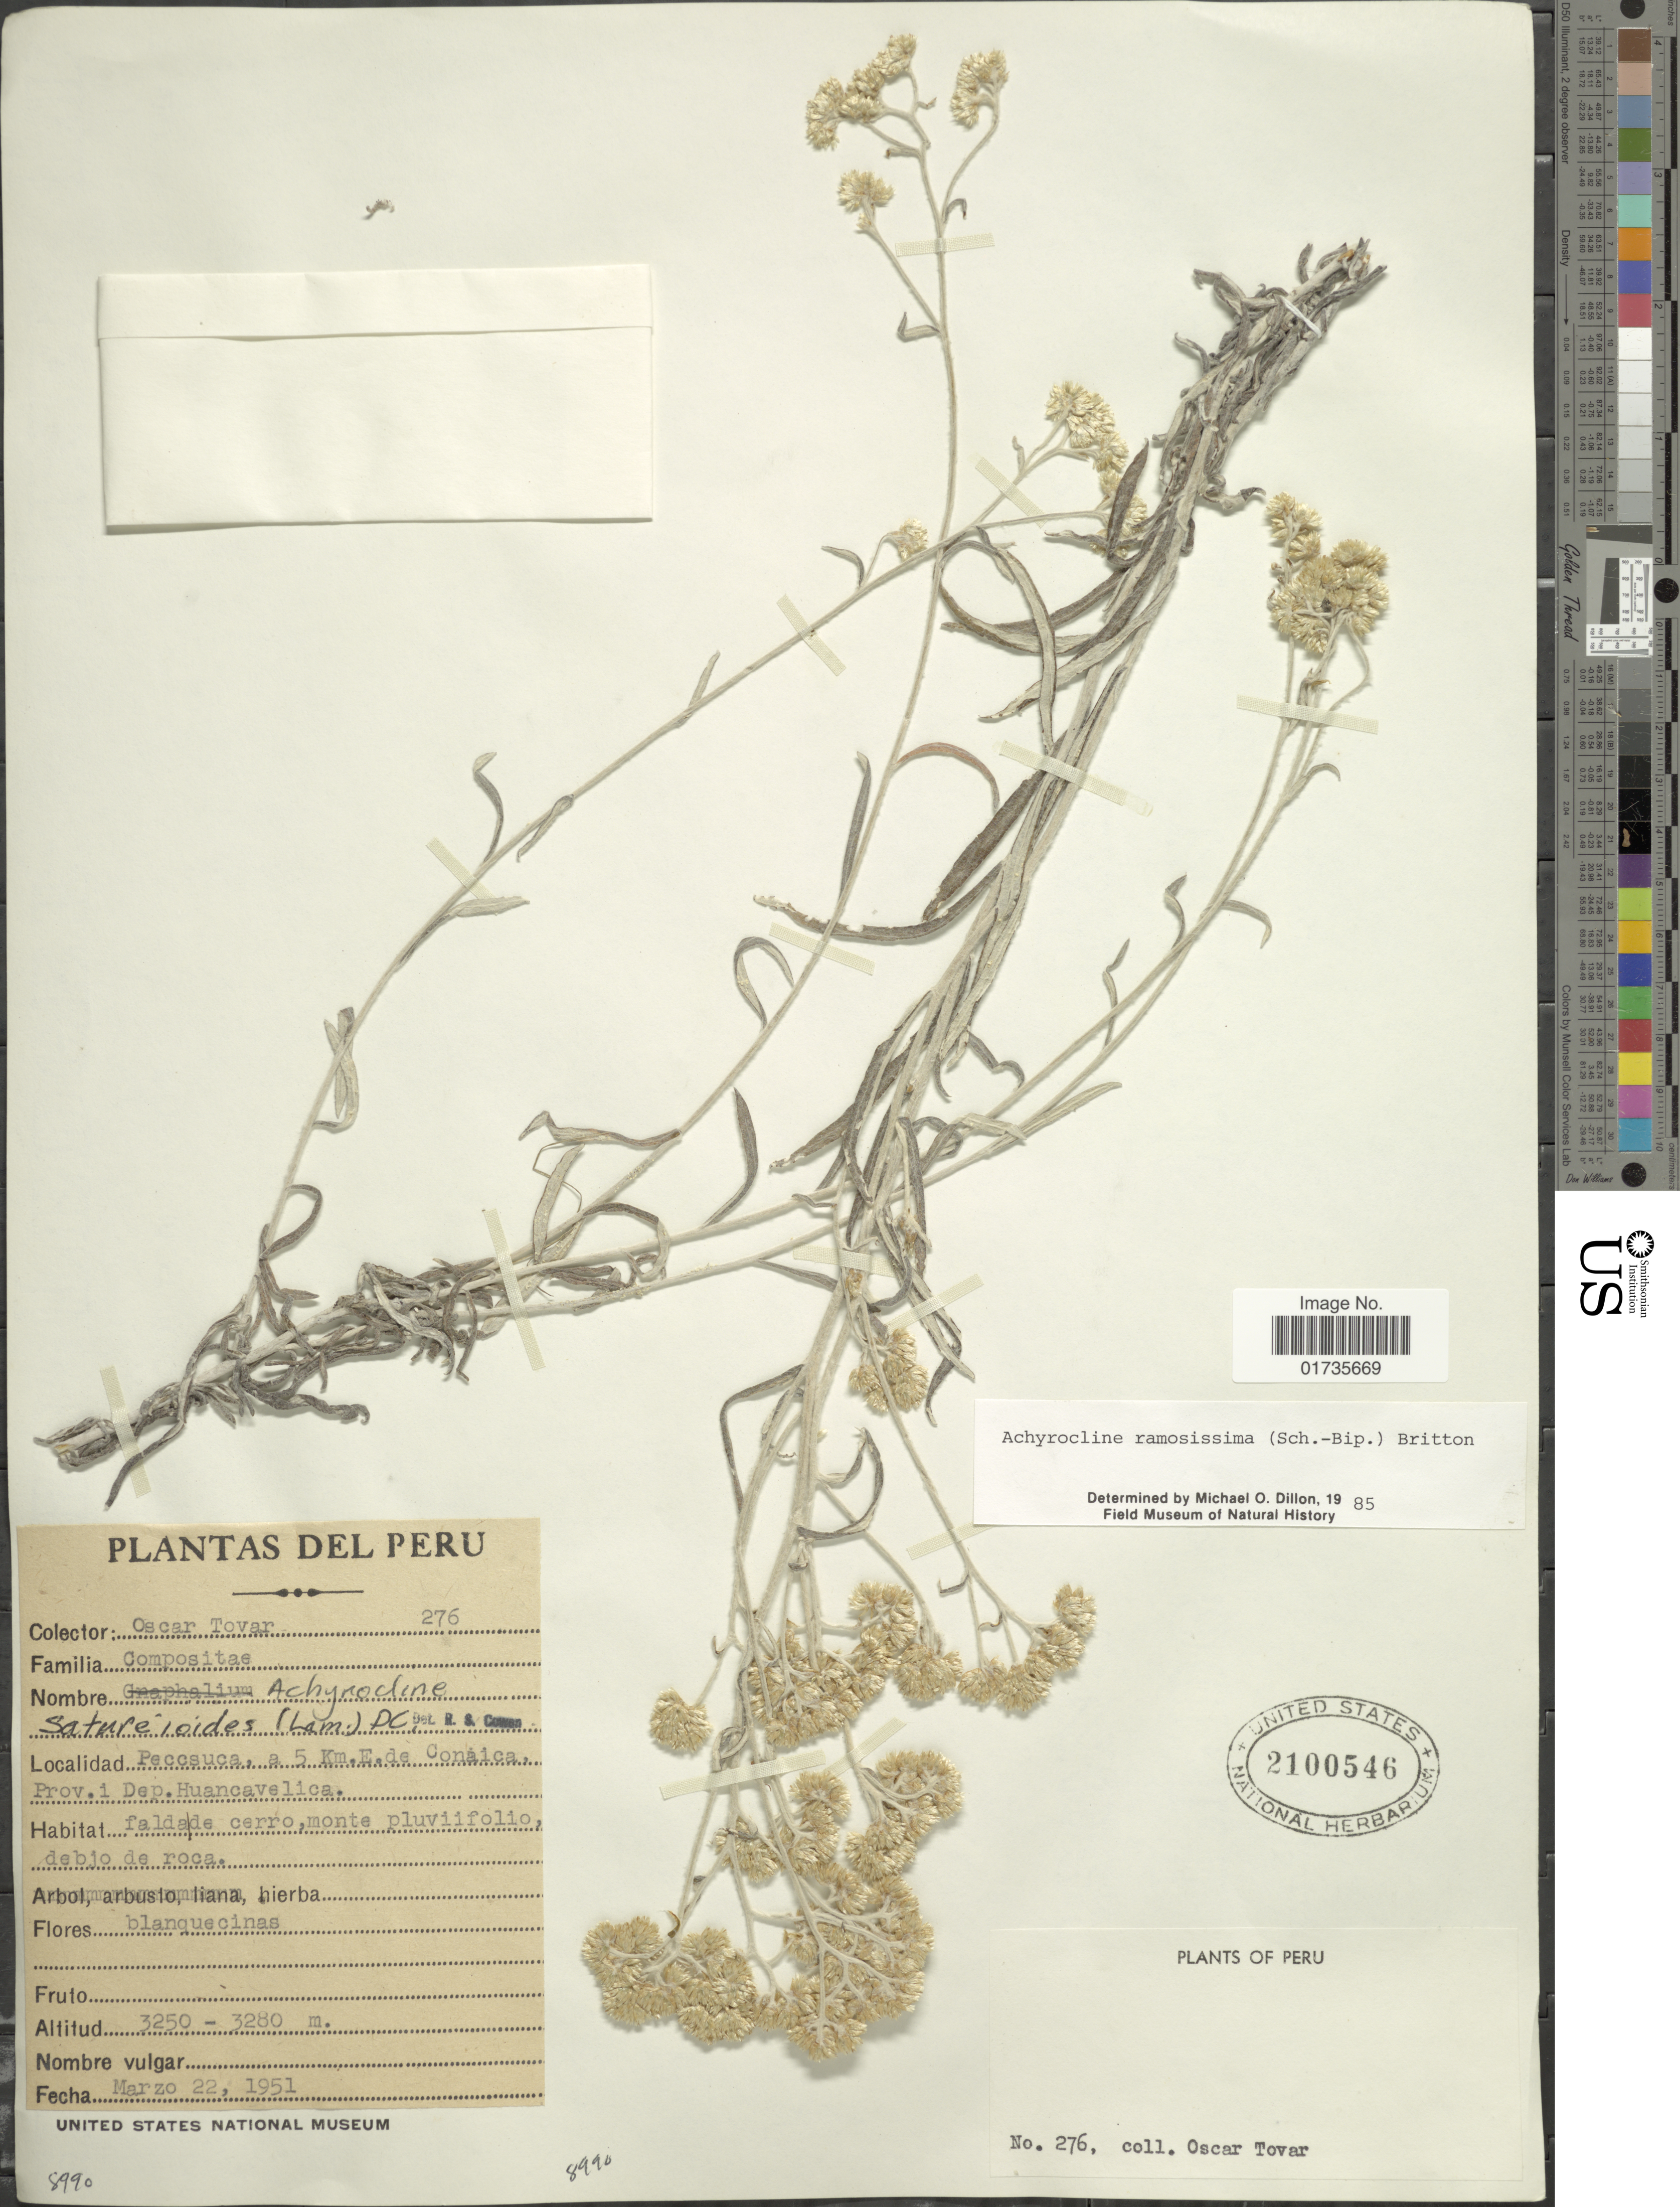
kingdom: Plantae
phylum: Tracheophyta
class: Magnoliopsida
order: Asterales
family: Asteraceae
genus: Achyrocline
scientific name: Achyrocline ramosissima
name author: (Sch. Bip.) Britton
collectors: Ó. Tovar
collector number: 276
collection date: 1951-03-22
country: Peru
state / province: Huancavelica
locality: Peccsuca, a 5 Km E de Conaica, Prov. Dep. Huancavelica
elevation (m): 3250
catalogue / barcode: US 2100546